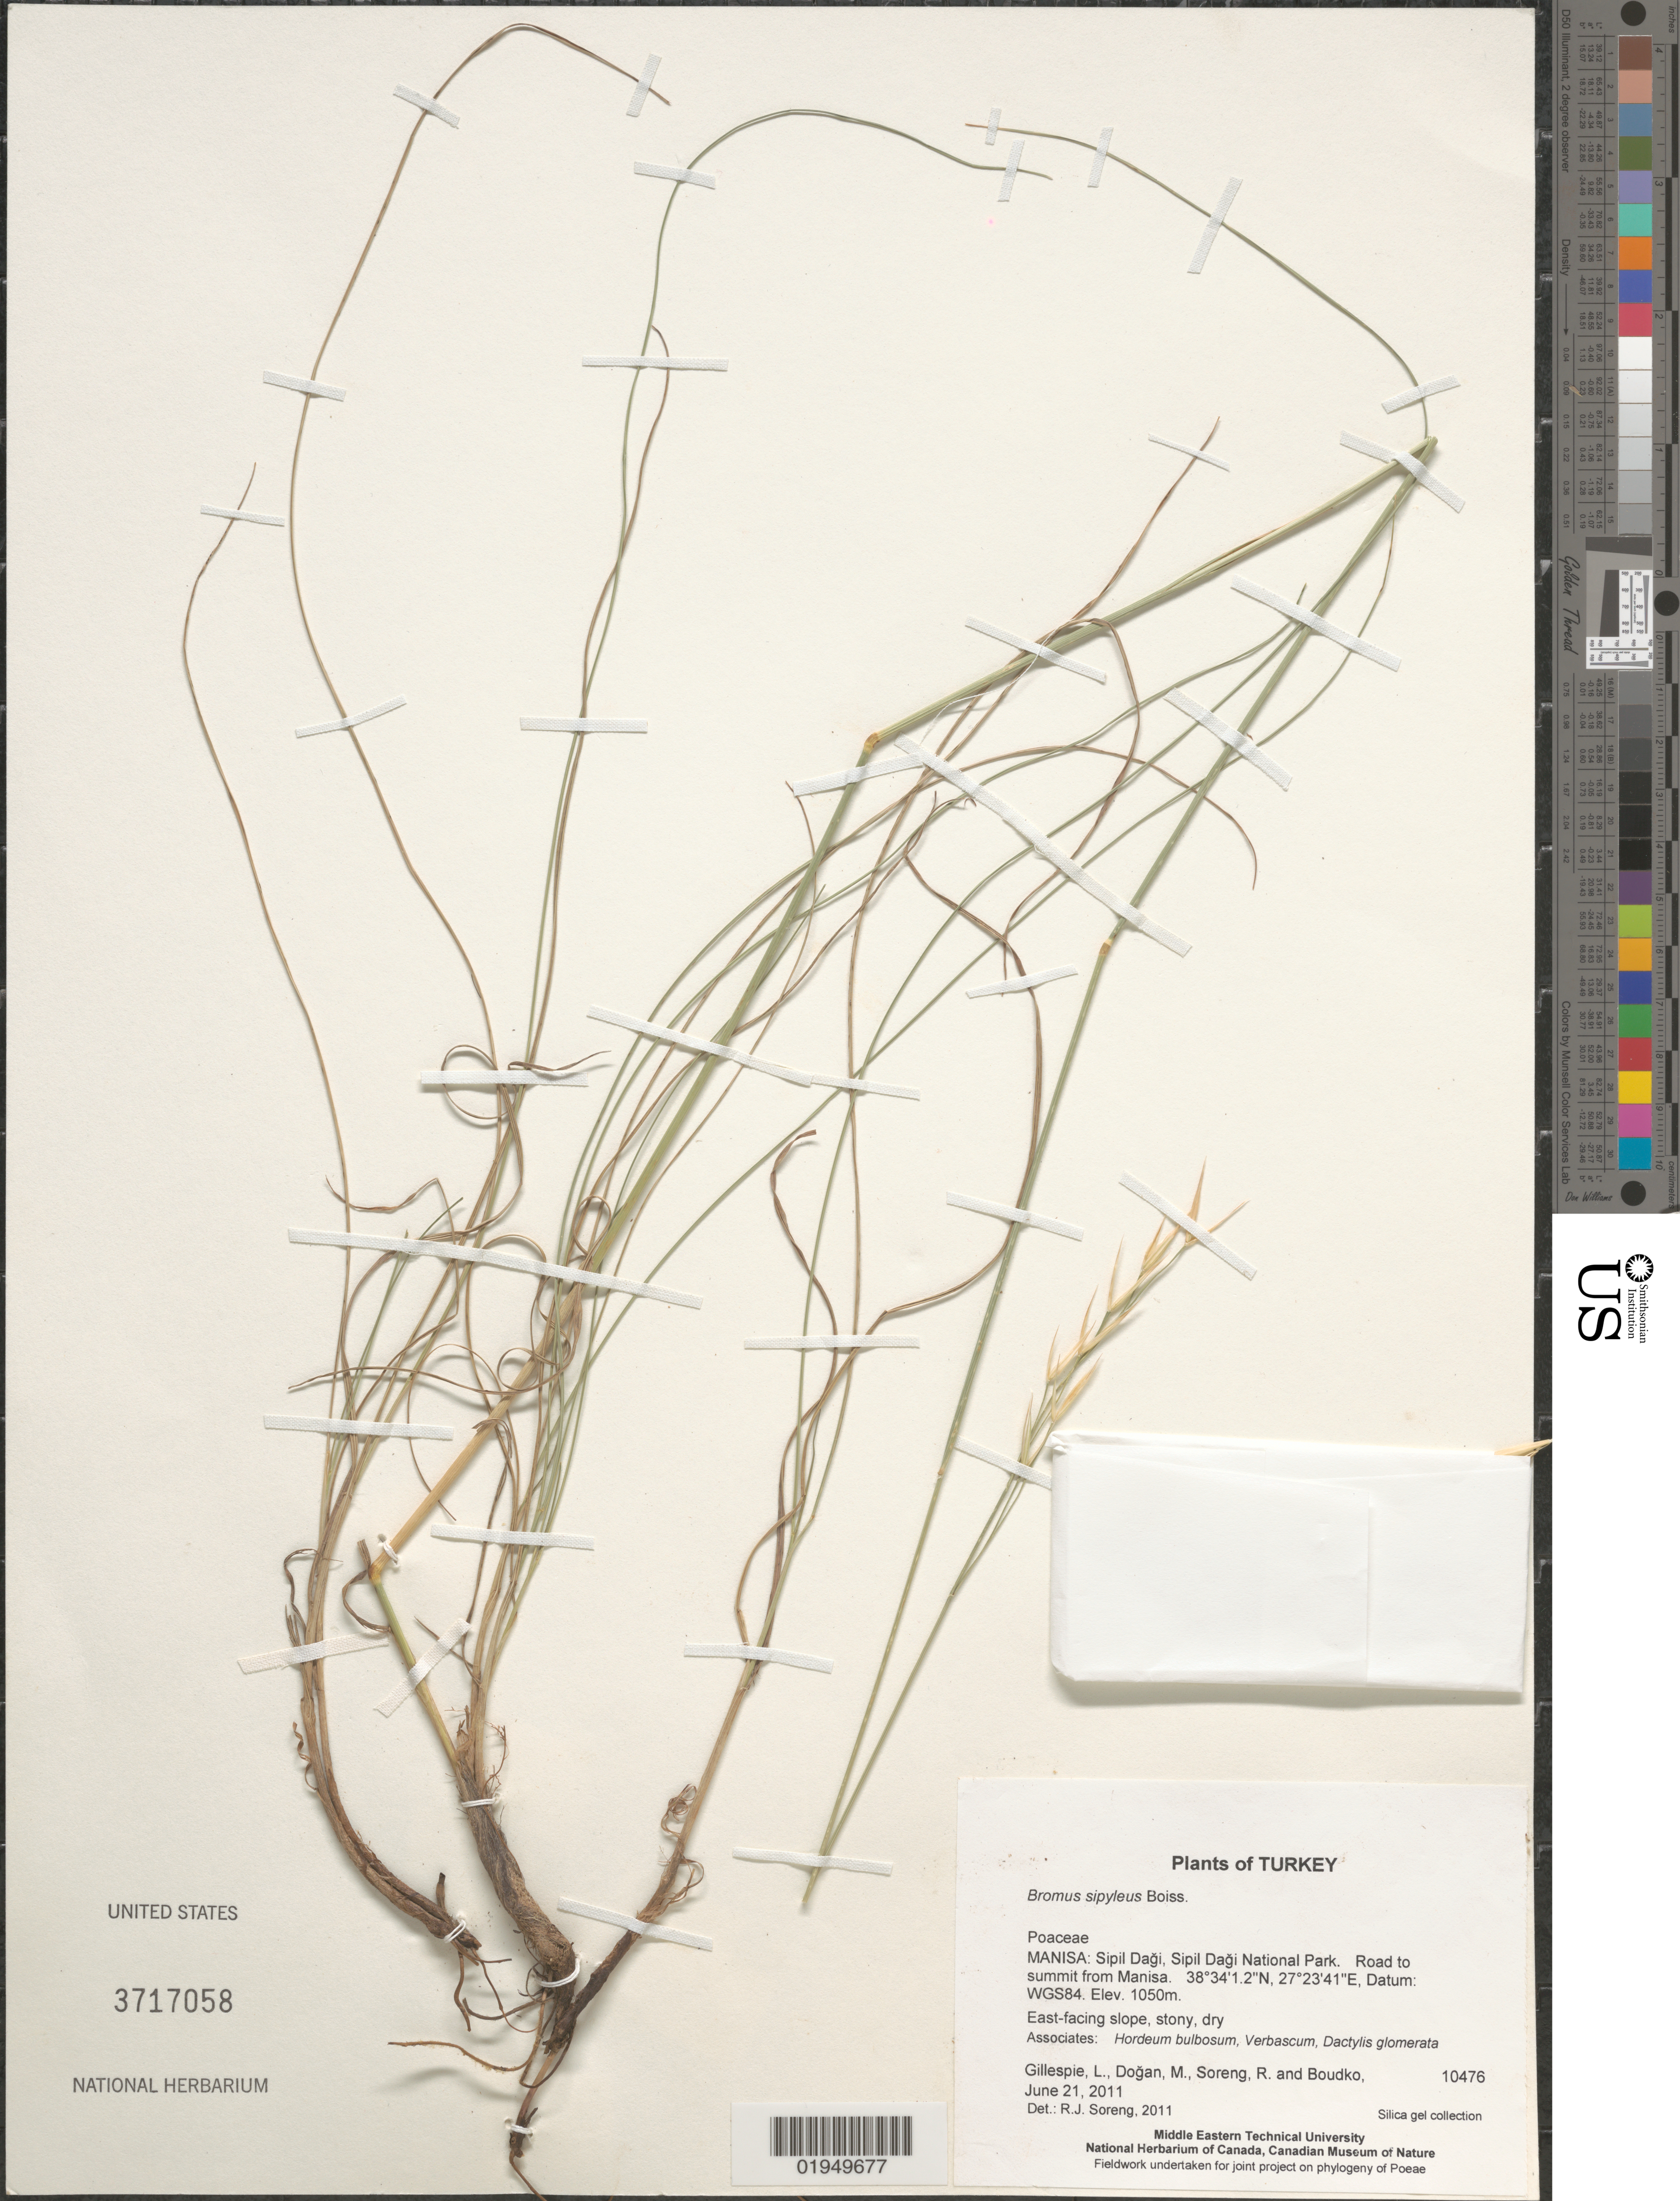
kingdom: Plantae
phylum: Tracheophyta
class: Liliopsida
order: Poales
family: Poaceae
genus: Bromus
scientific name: Bromus sipyleus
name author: Boiss.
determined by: Soreng, Robert J., Research Associate (BOT), Smithsonian Institution - National Museum of Natural History (UNITED STATES)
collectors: L. J. Gillespie, M. Doğan, R. J. Soreng & K. Boudko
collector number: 10476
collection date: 2011-06-21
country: Turkey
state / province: Manisa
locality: Sipil Dagi, Sipil Dagi National Park. Road to summit from Manisa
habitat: East-facing slope, stony, dry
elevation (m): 1050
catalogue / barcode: US 3717058